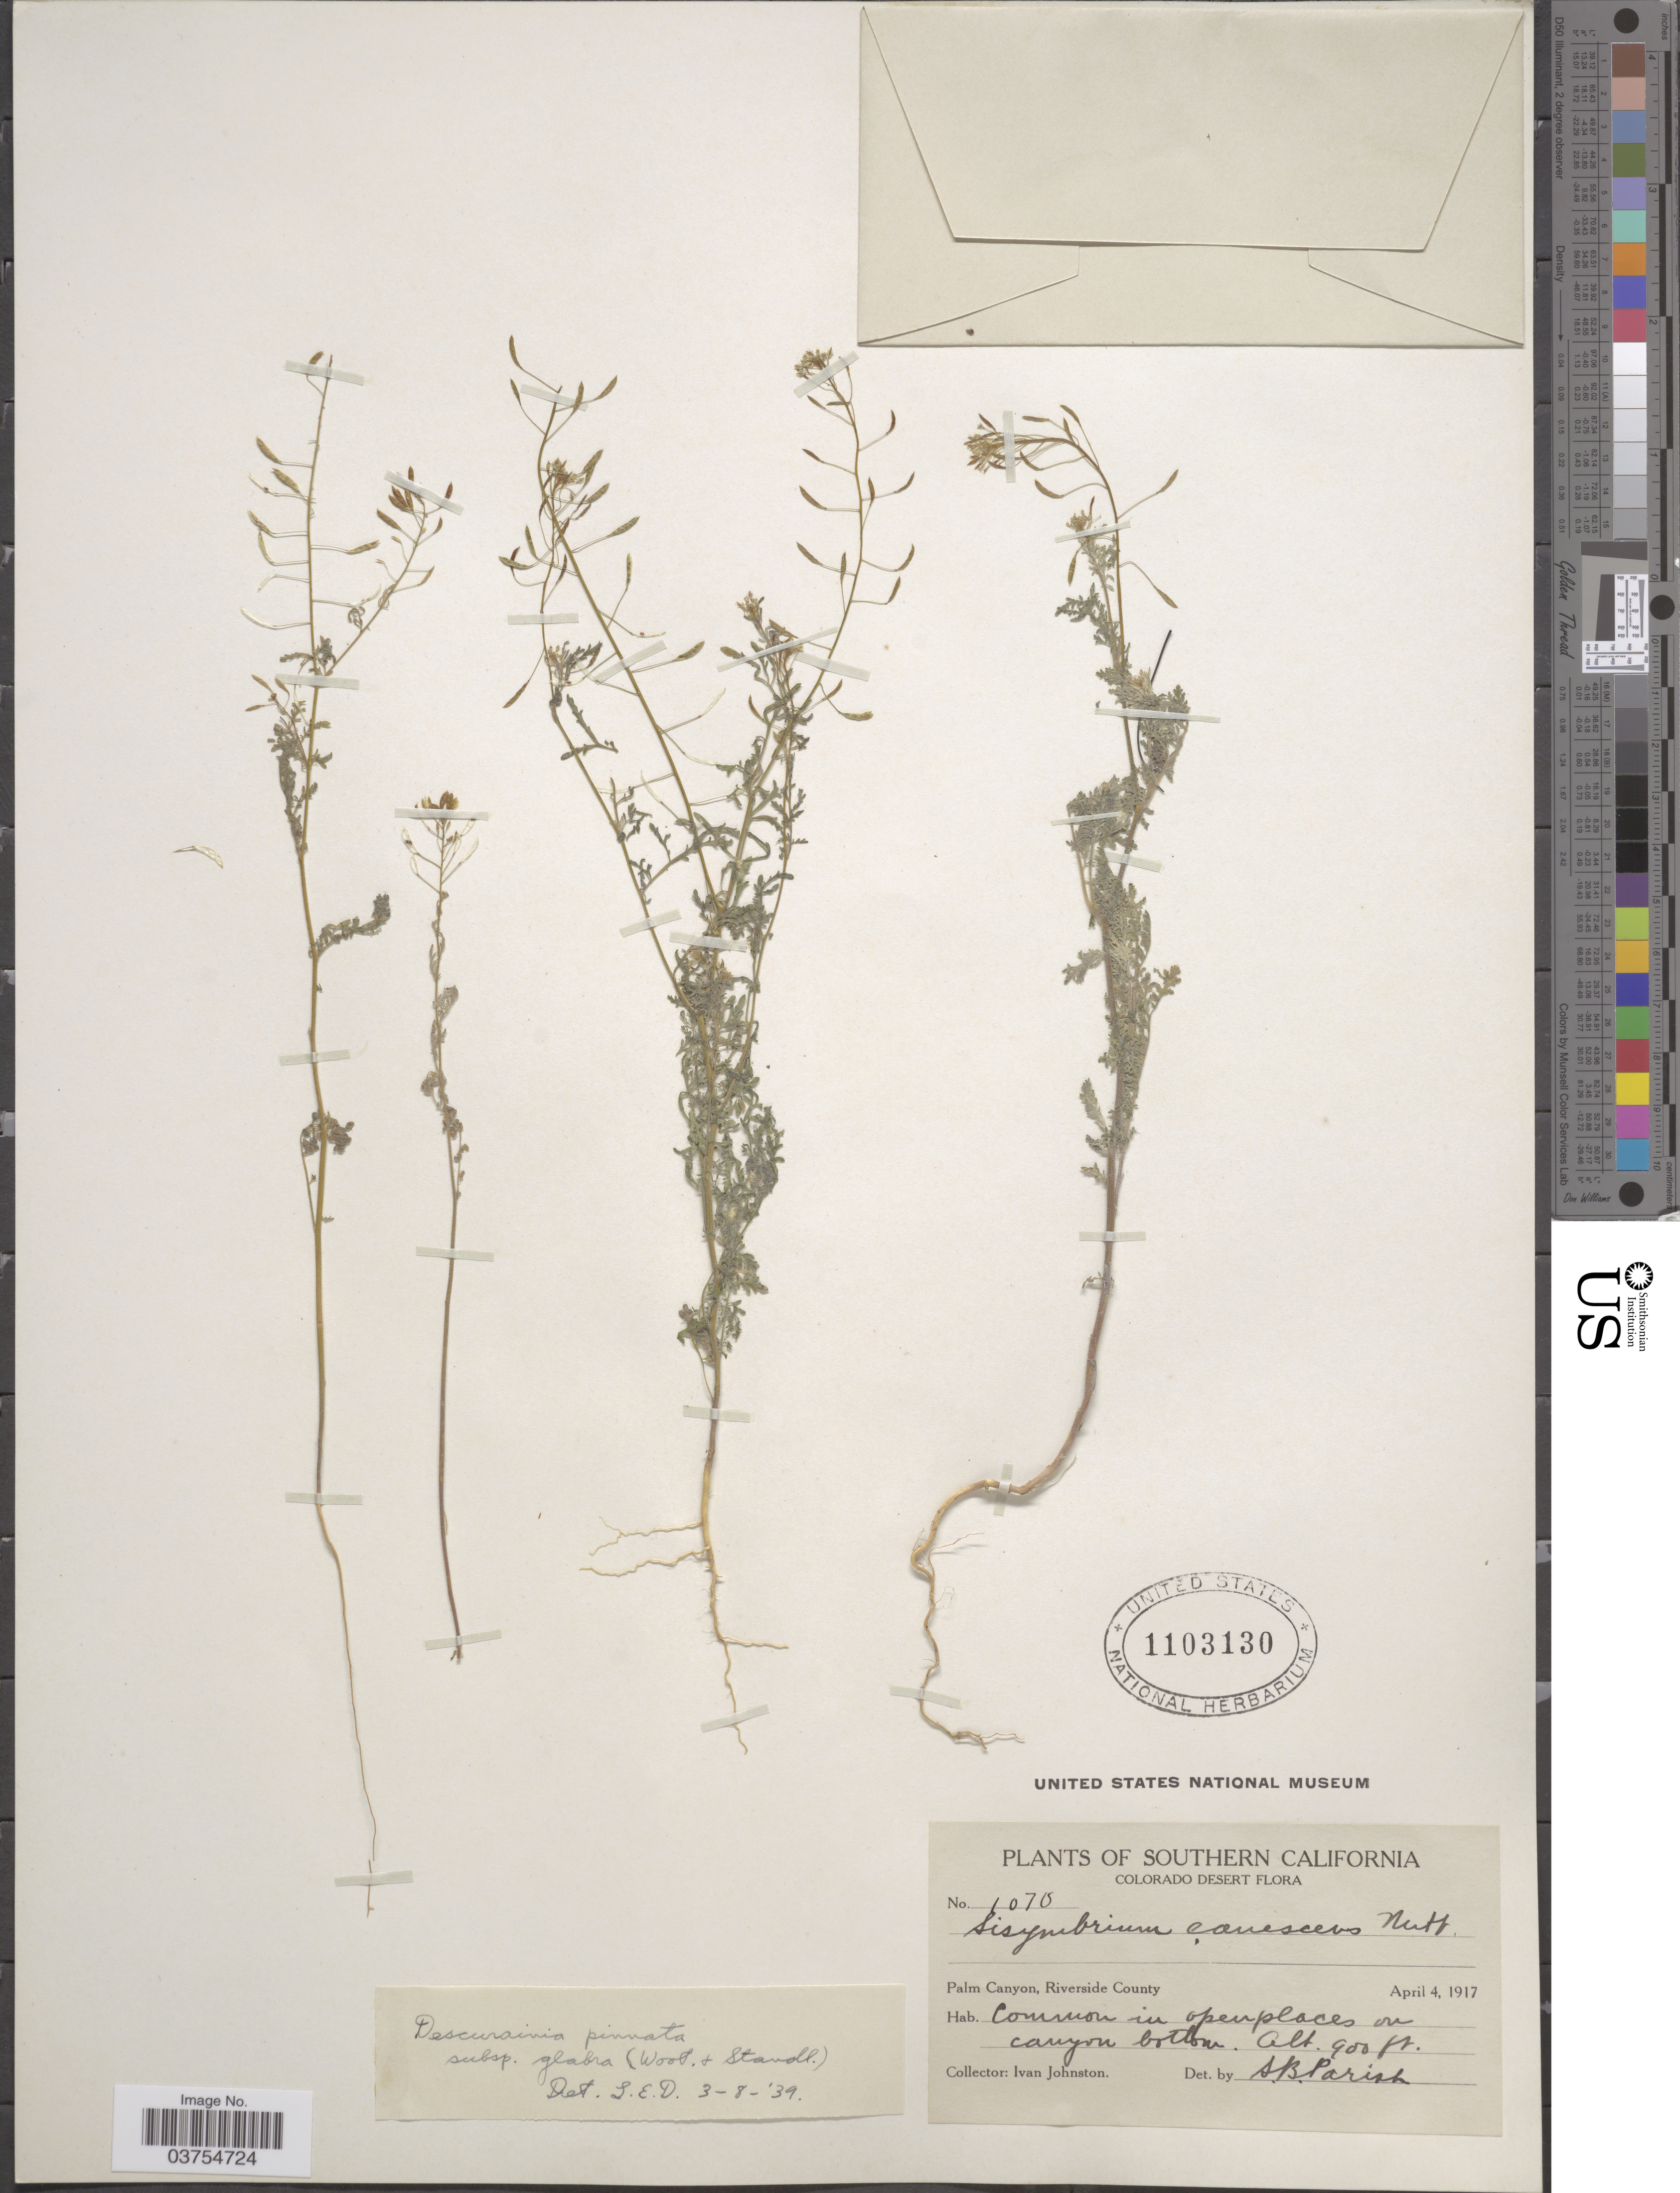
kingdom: Plantae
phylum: Tracheophyta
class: Magnoliopsida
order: Brassicales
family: Brassicaceae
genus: Descurainia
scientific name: Descurainia pinnata subsp. glabra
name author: (Wooton & Standl.) Detling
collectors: I.M. Johnston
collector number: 1070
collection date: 1917-04-04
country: United States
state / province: California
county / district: Riverside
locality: Southern California. Colorado Desert. Palm Canyon, Riverside County.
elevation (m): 274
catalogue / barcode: US 1103130